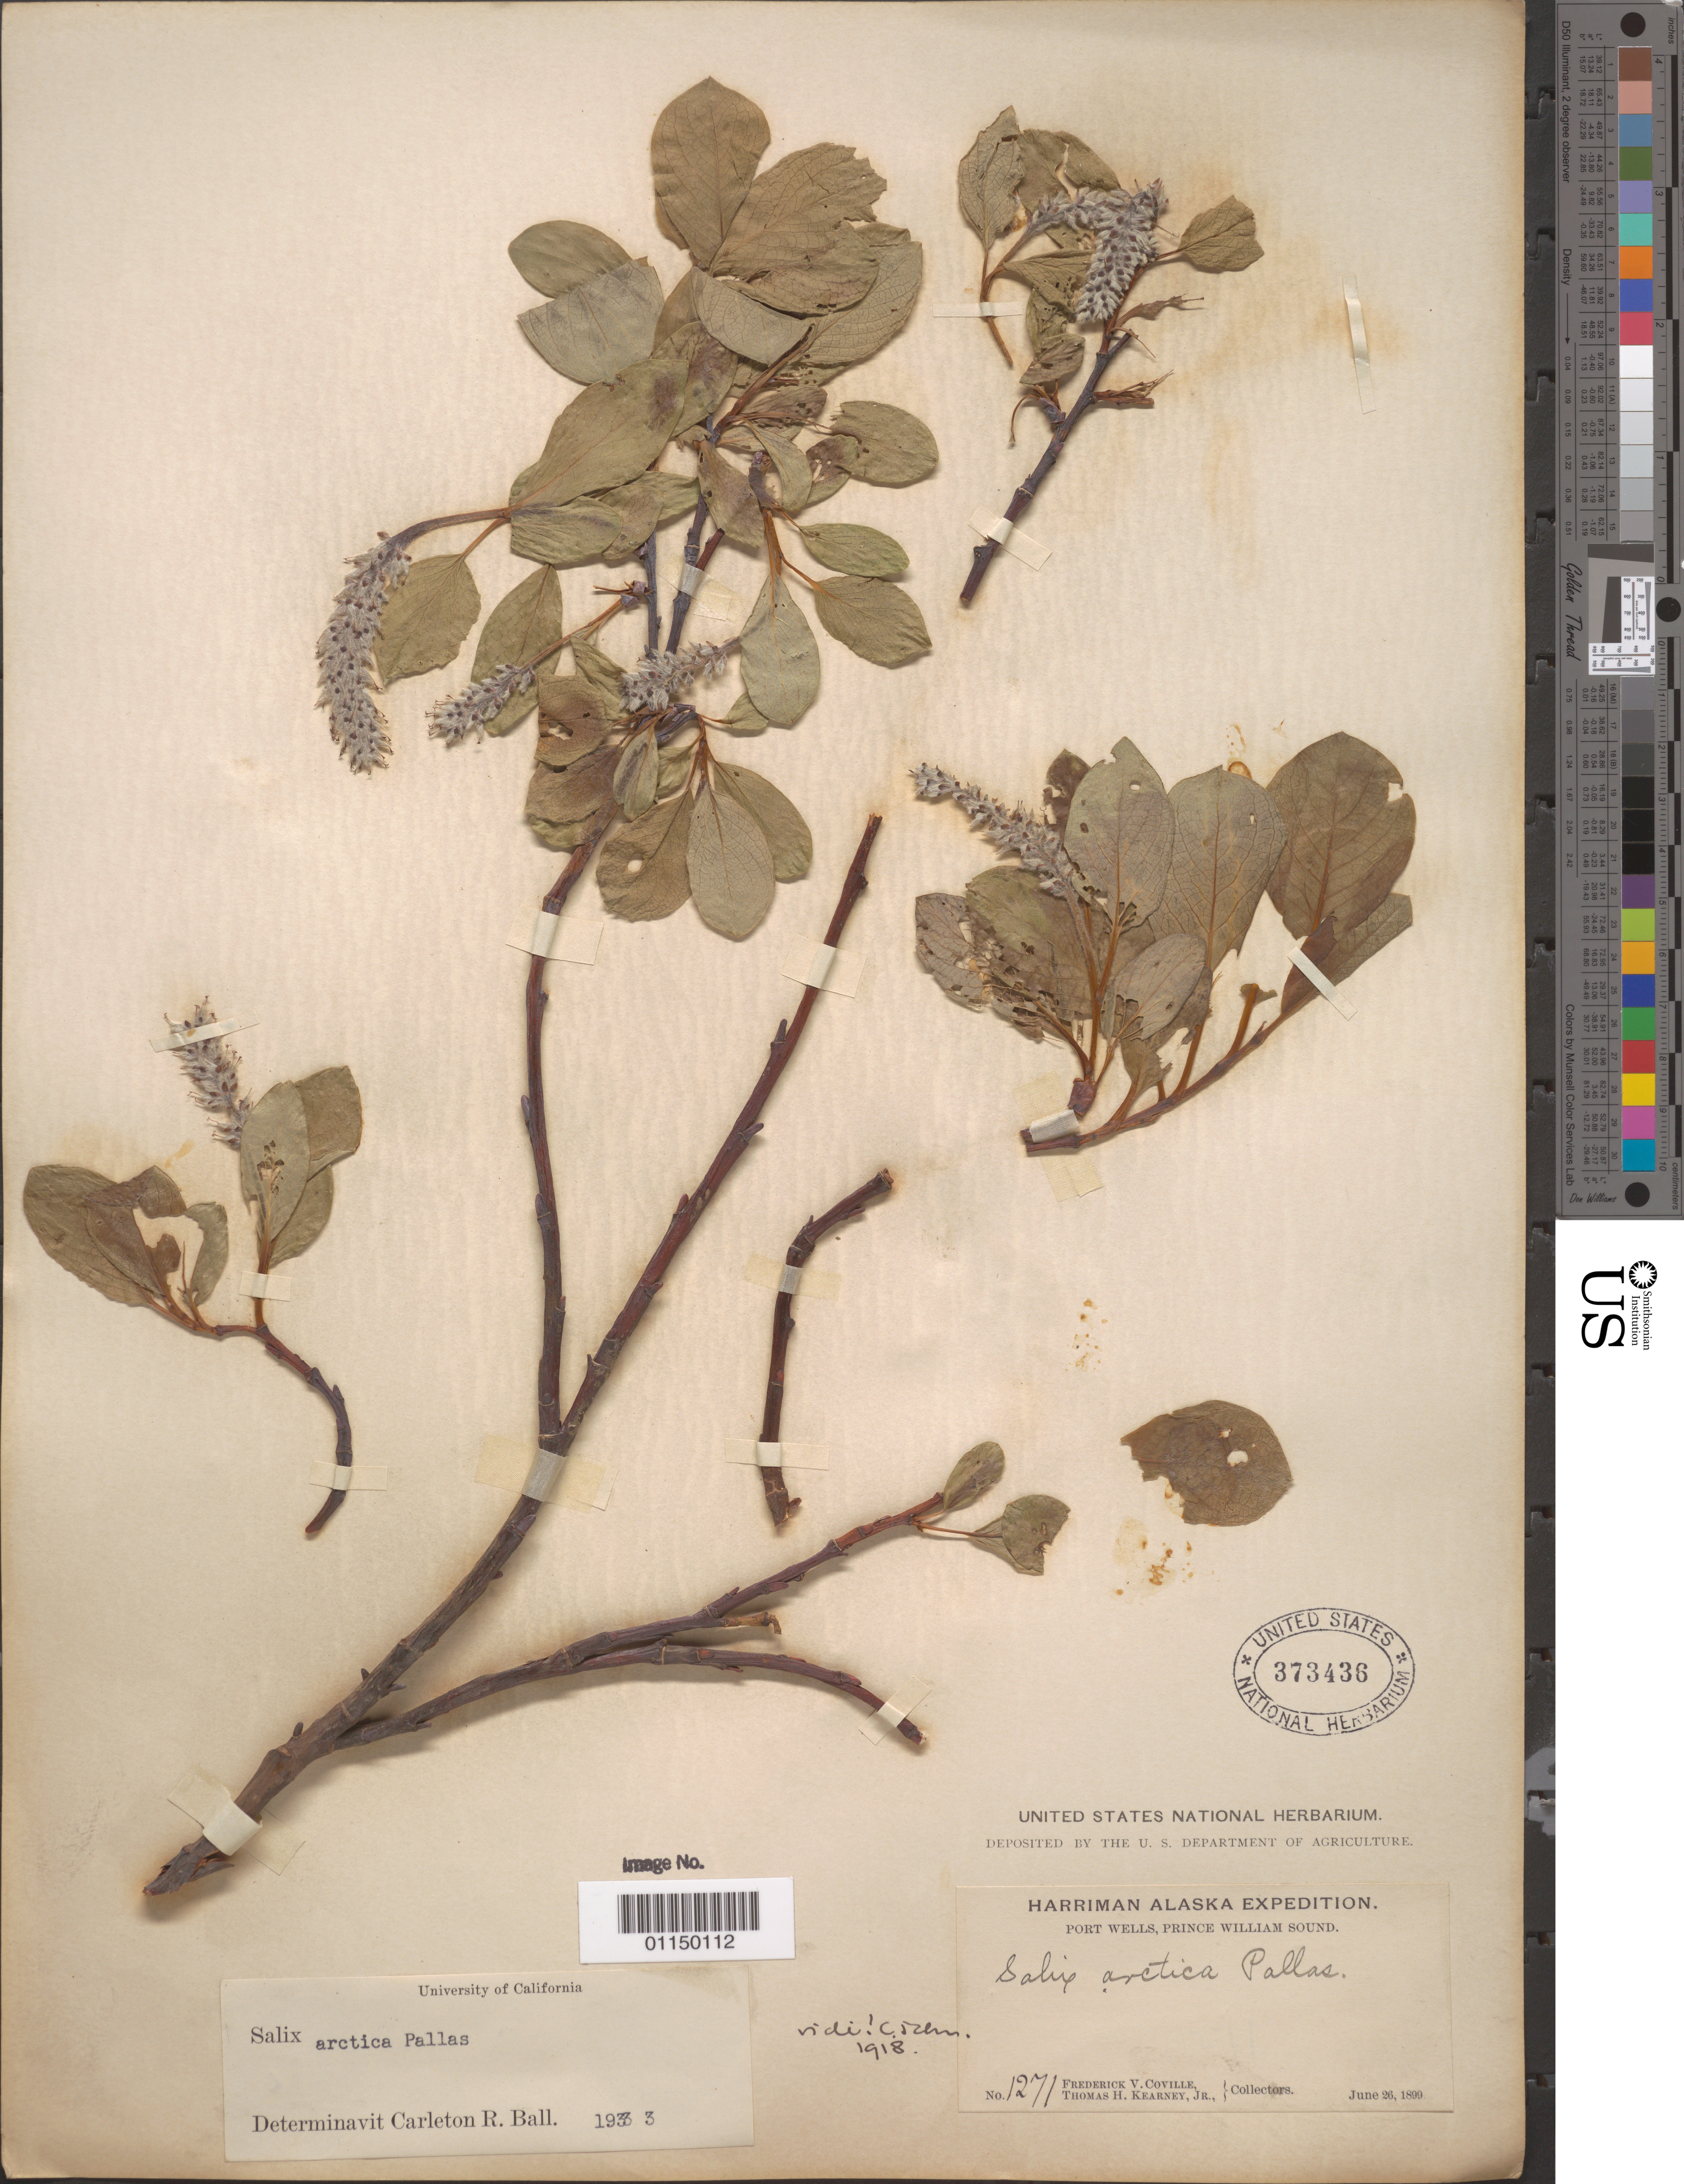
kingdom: Plantae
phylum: Tracheophyta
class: Magnoliopsida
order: Malpighiales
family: Salicaceae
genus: Salix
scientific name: Salix arctica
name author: Pall.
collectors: F. V. Coville & T. H. Kearney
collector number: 1271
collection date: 1899-06-26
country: United States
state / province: Alaska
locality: Port Wells, Prince William Sound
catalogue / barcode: US 373436